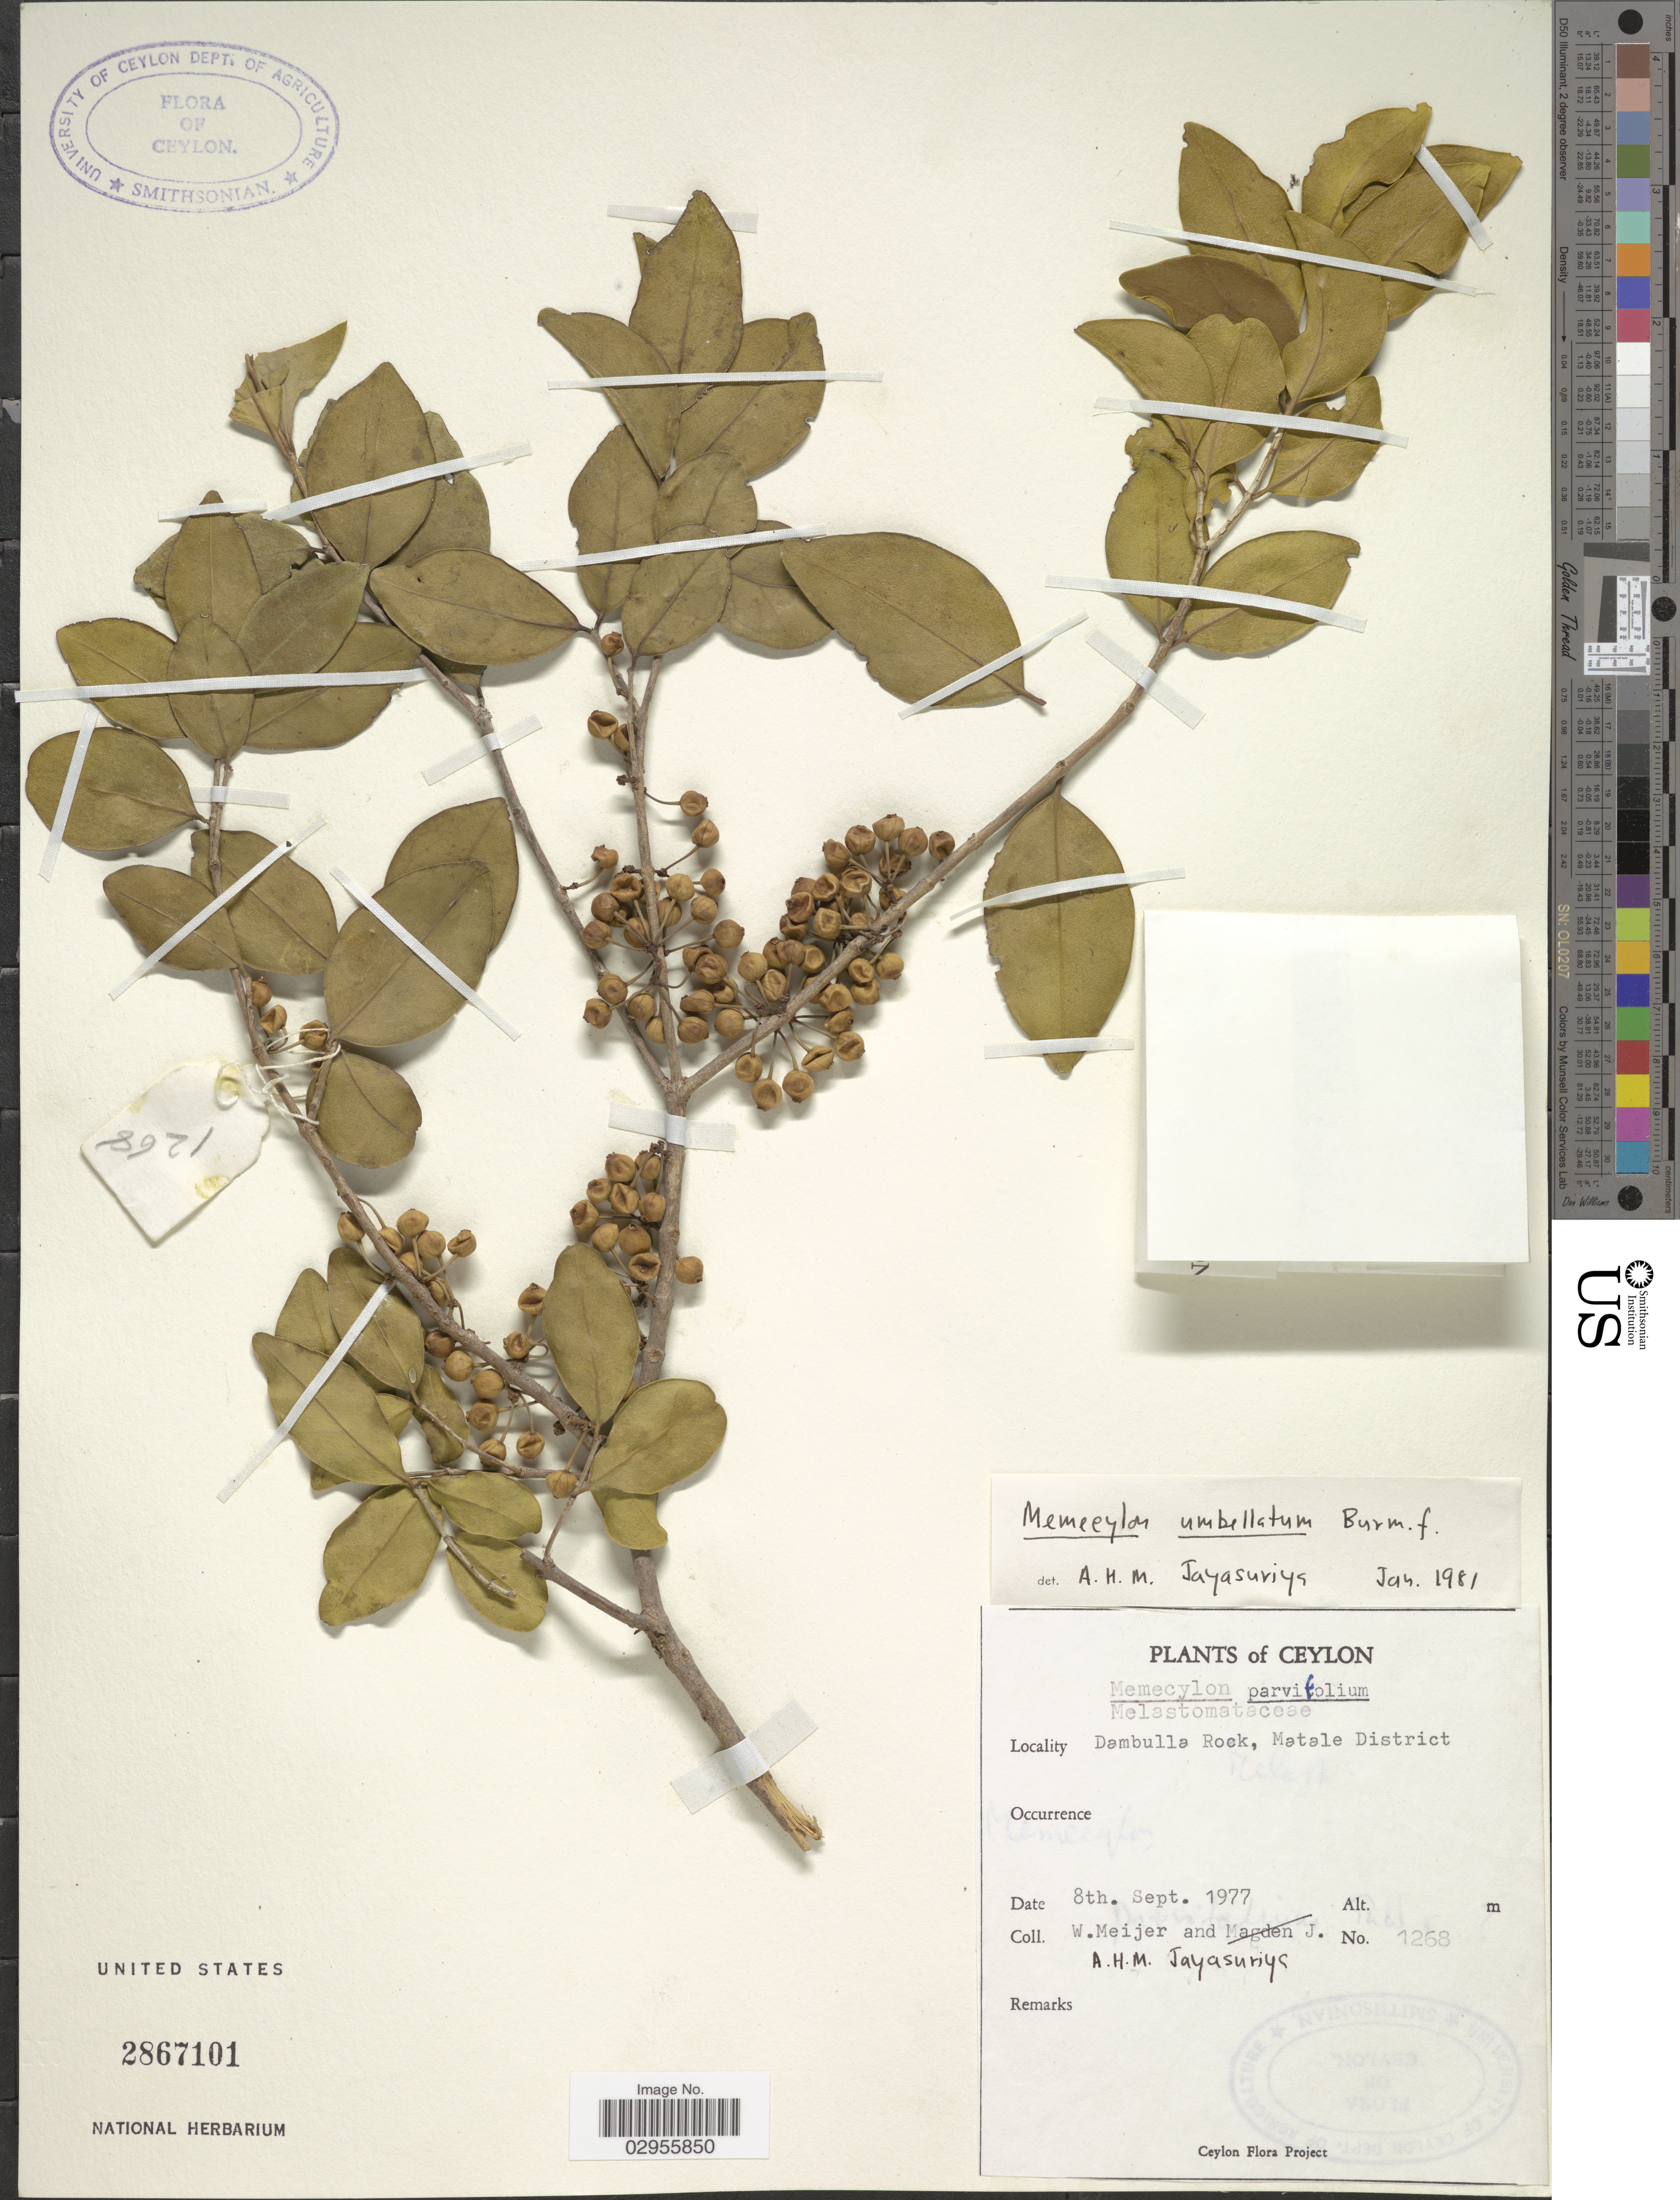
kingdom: Plantae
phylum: Tracheophyta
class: Magnoliopsida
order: Myrtales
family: Melastomataceae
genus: Memecylon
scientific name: Memecylon umbellatum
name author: Burm. f.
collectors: W. Meijer & A. H. Jayasuriya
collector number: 1268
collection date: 1977-09-08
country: Sri Lanka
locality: Ceylon. Dambulla Rock, Matale District.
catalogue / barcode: US 2867101